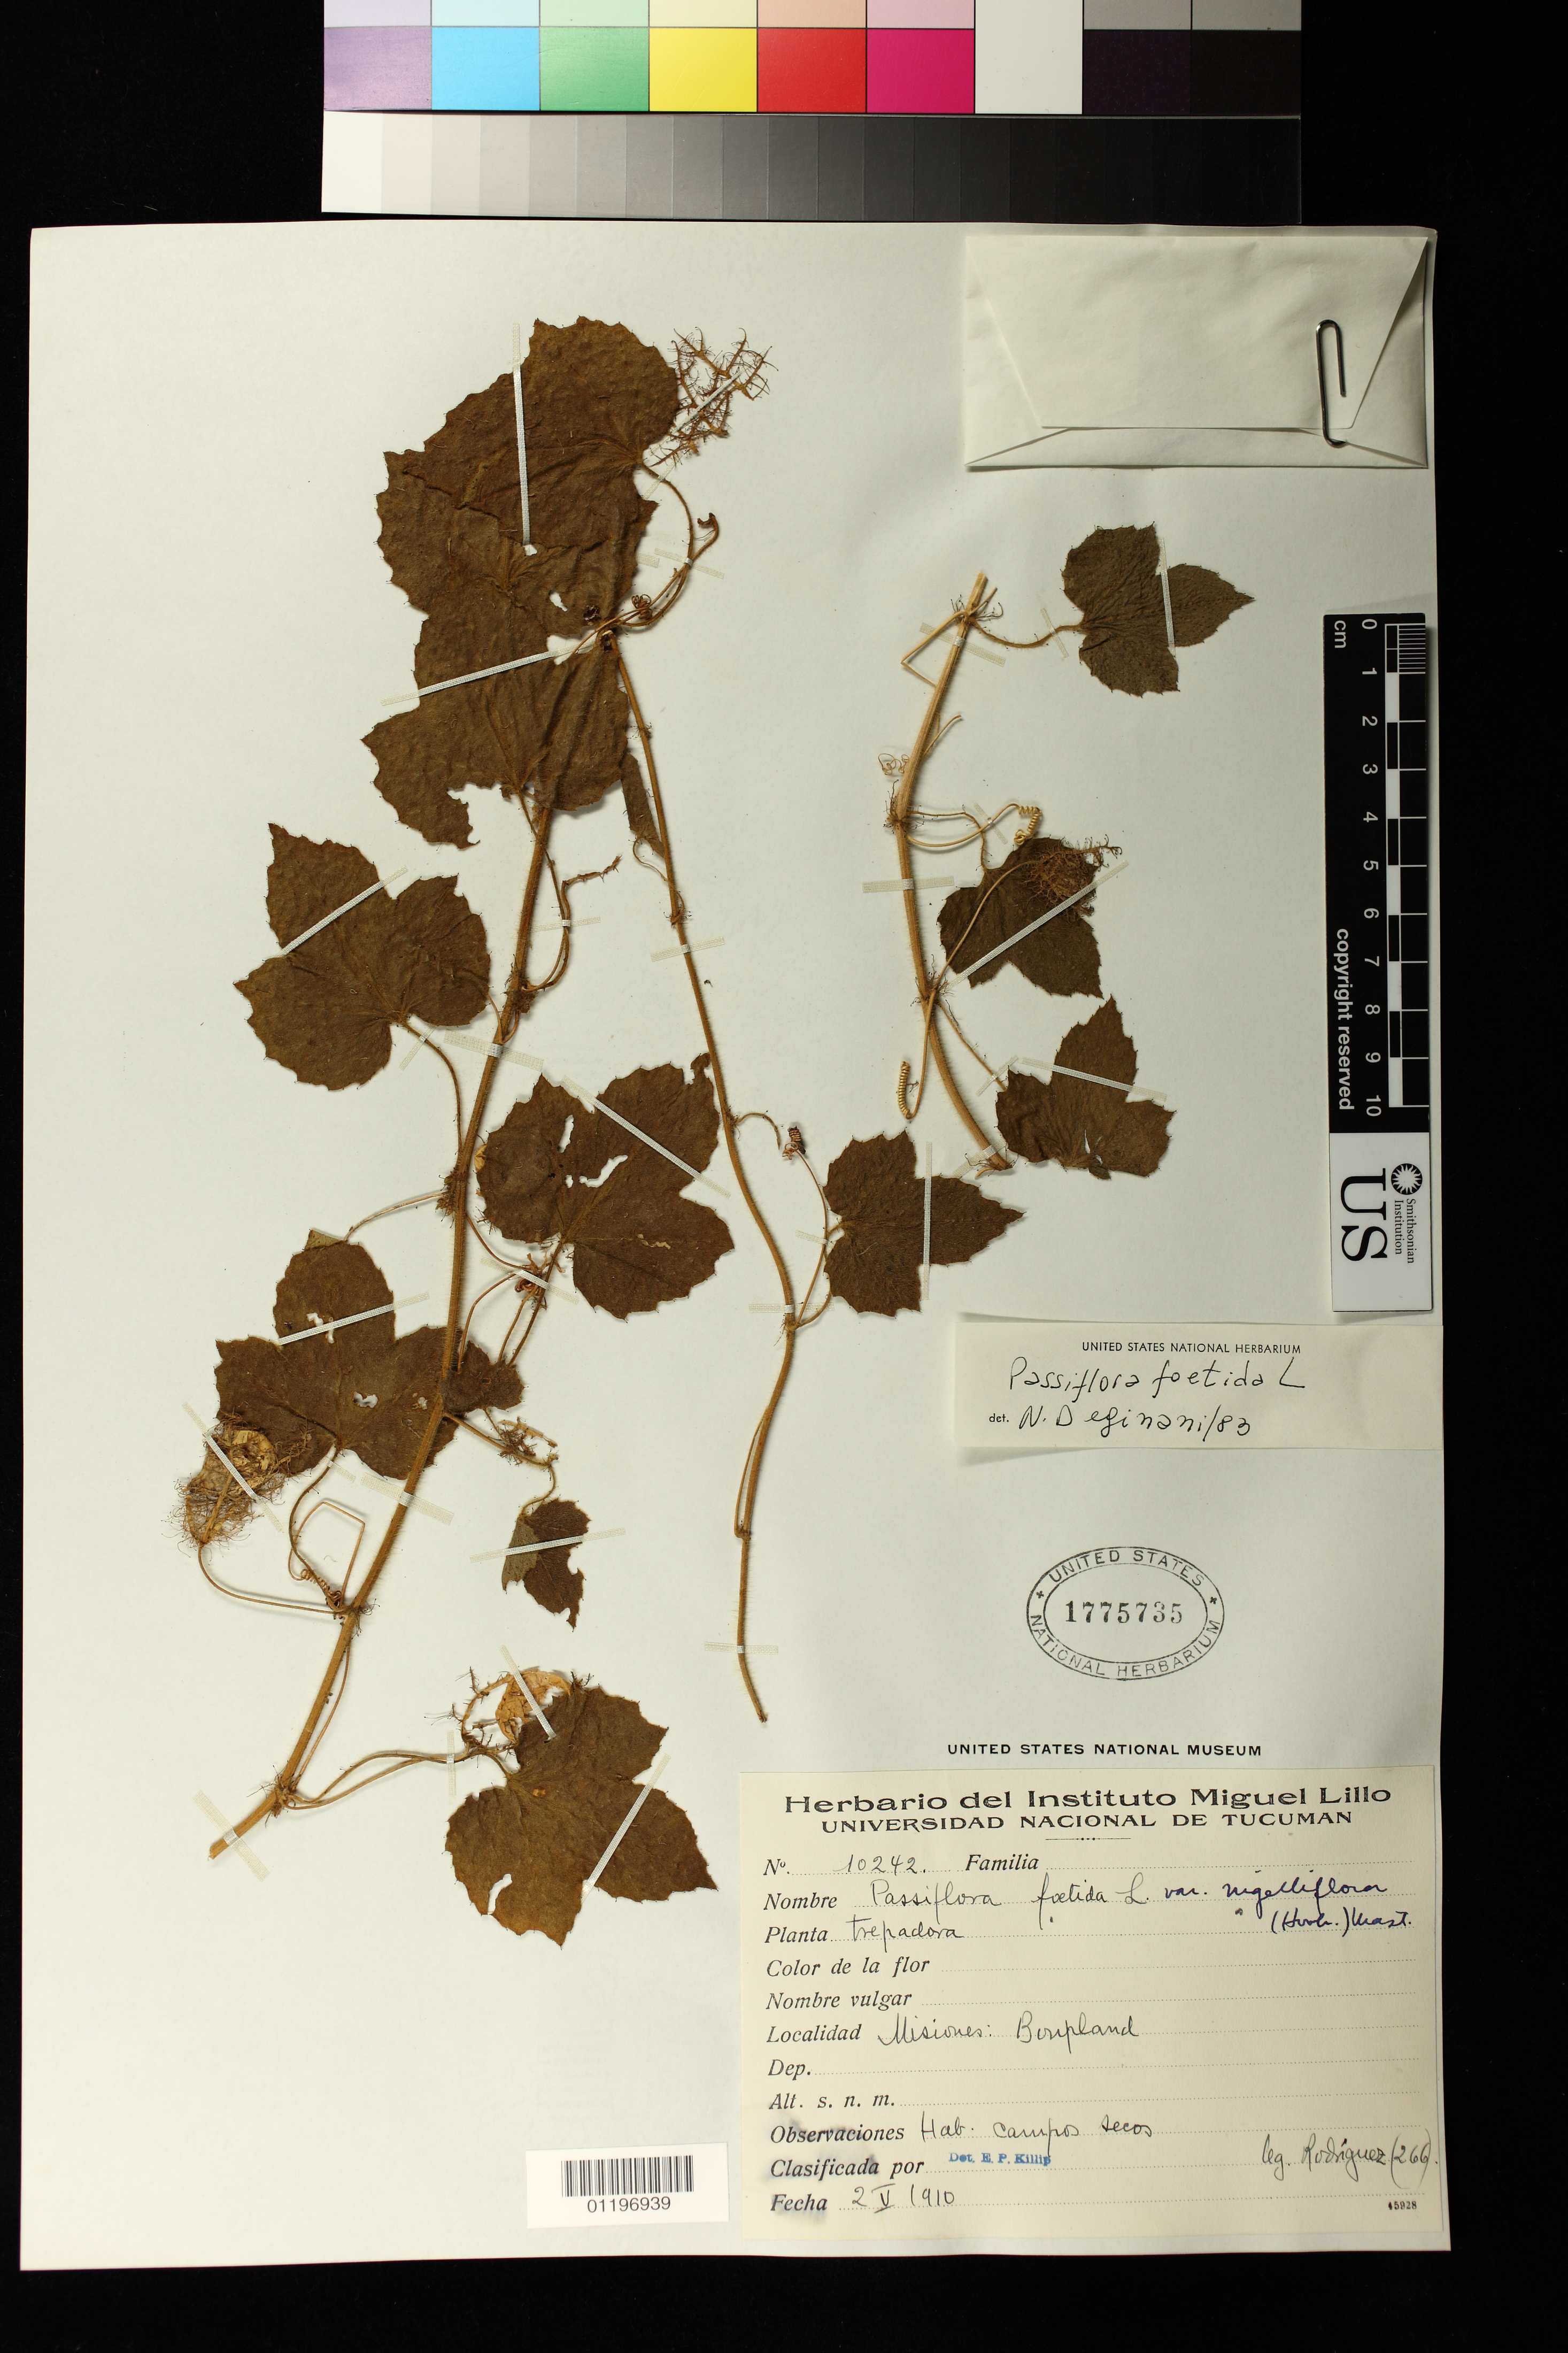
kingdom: Plantae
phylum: Tracheophyta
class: Magnoliopsida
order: Malpighiales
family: Passifloraceae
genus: Passiflora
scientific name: Passiflora foetida var. nigelliflora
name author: (Hook.) Mast.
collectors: Rodriguez, --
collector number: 266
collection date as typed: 05 Feb 1910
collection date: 1910-02-05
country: Argentina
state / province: Misiones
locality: Misiones: Bonpland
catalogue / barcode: US 1775735